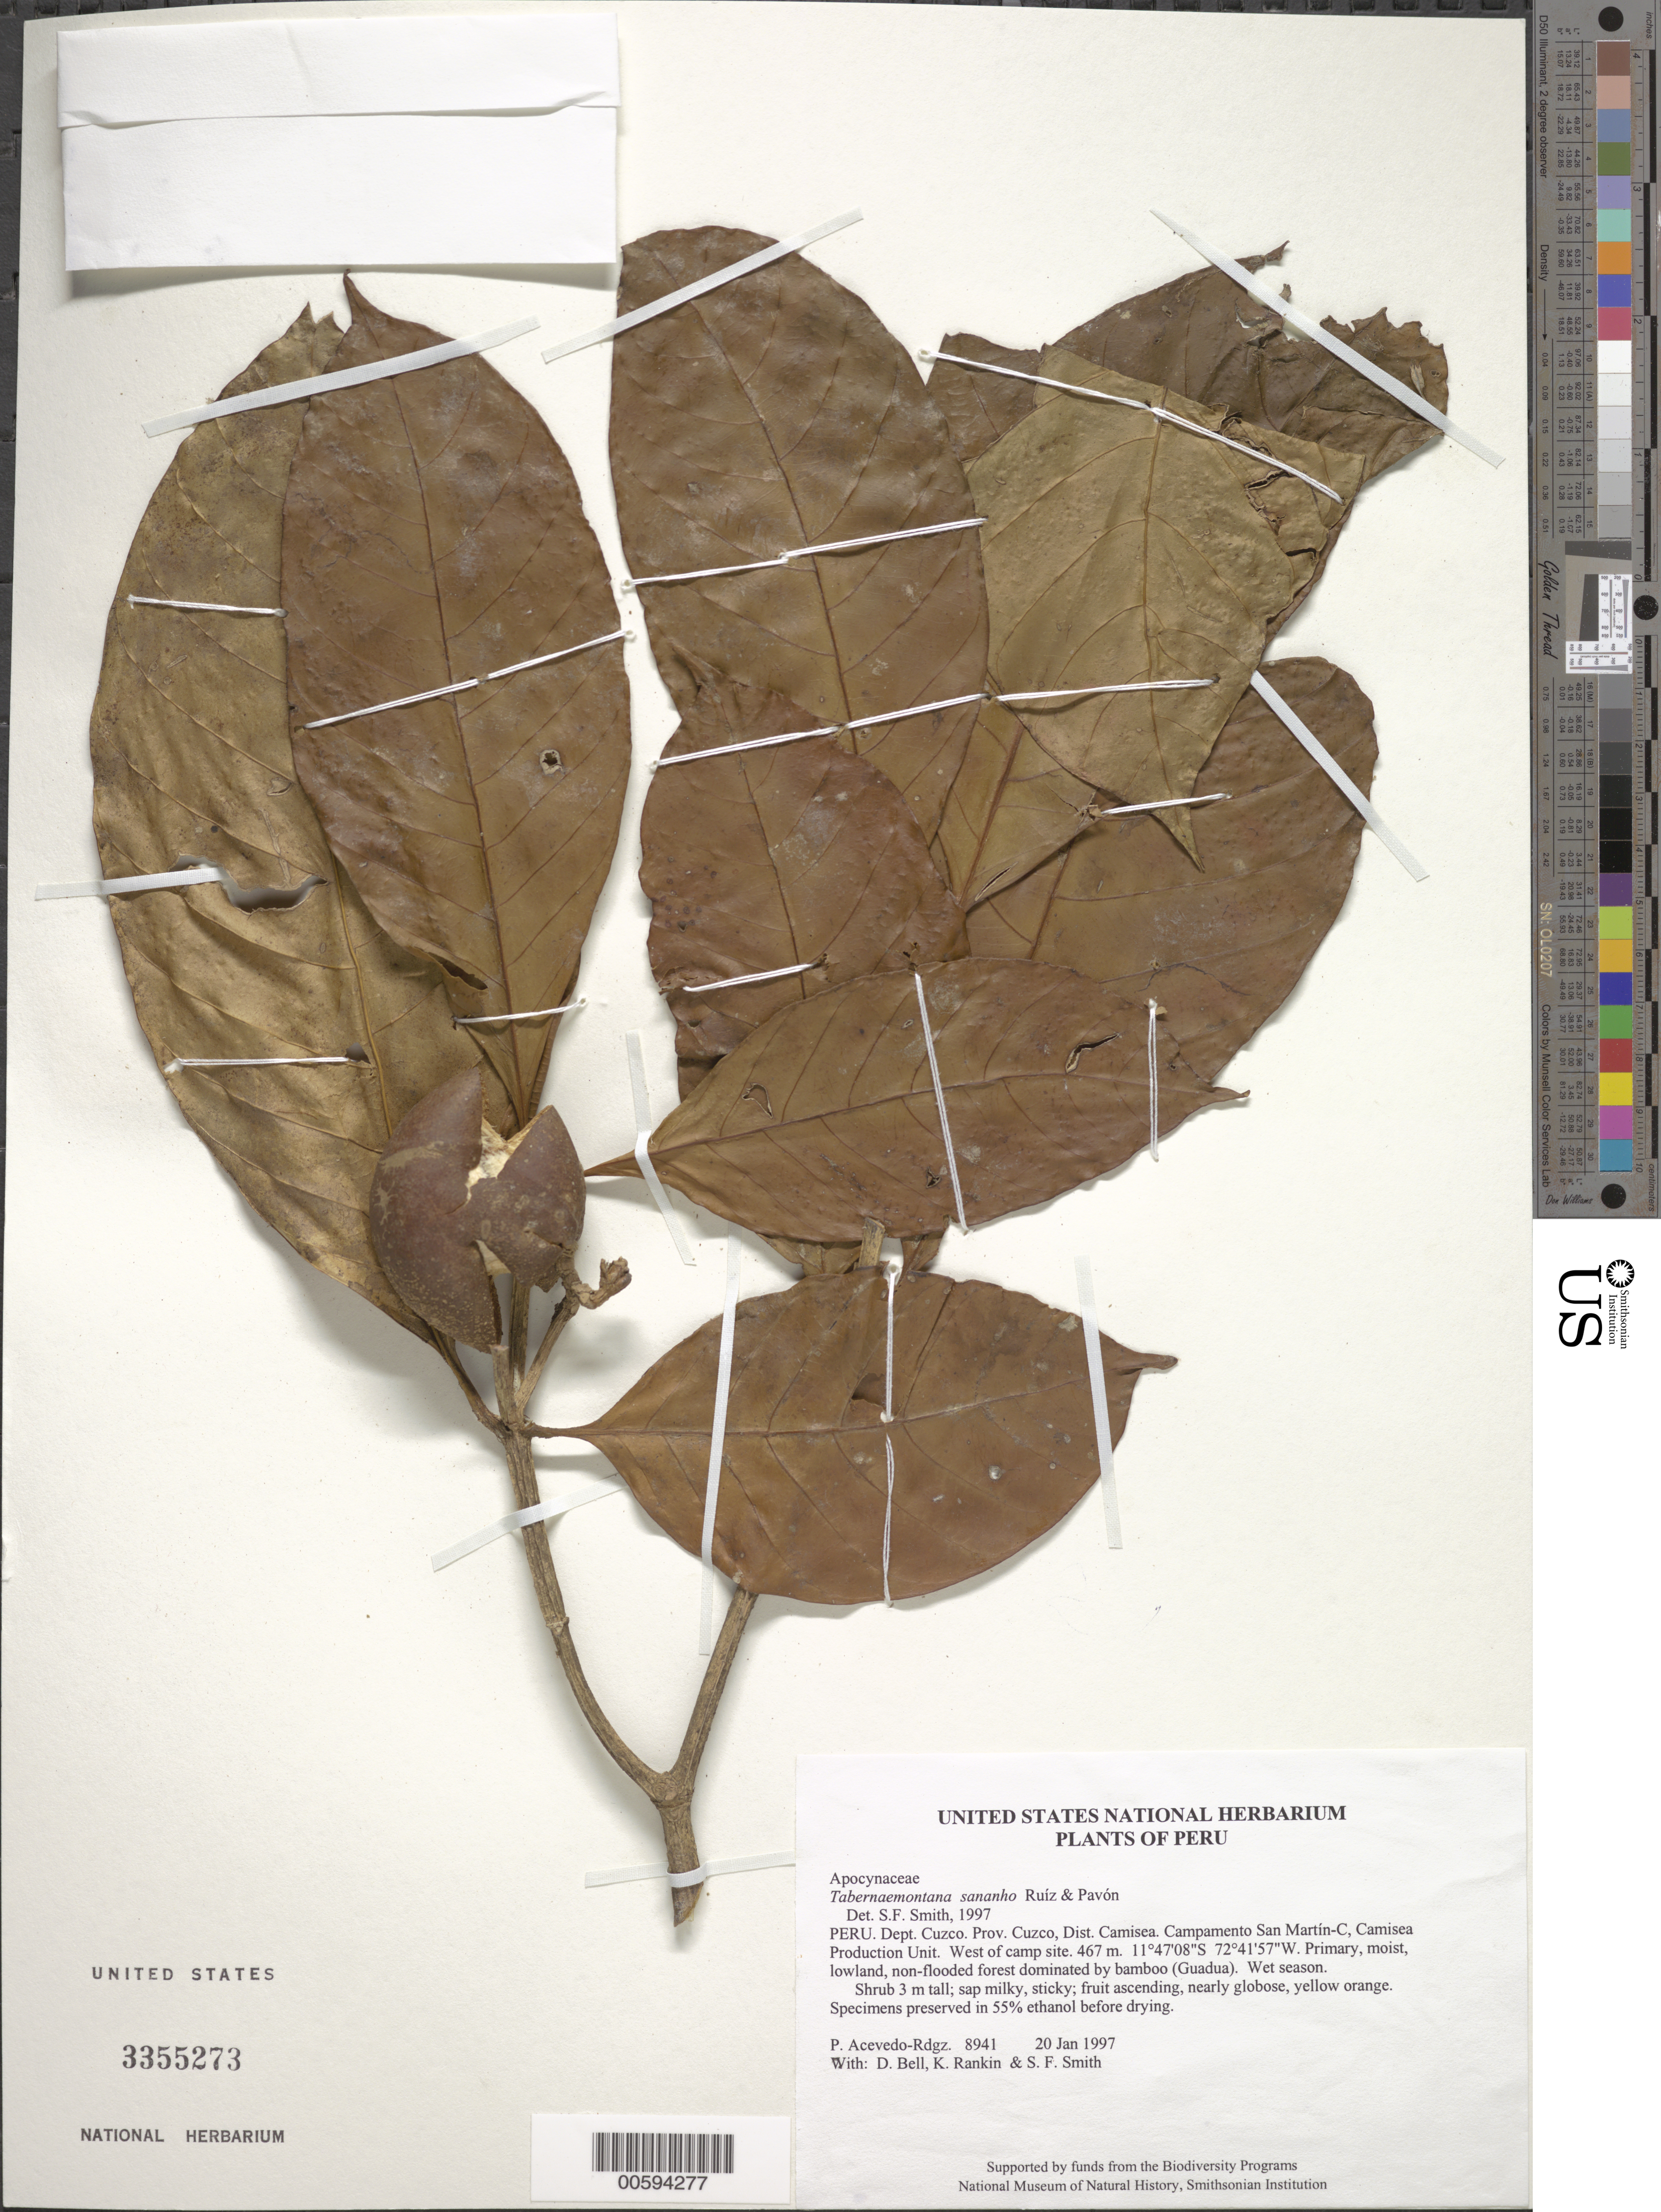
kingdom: Plantae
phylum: Tracheophyta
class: Magnoliopsida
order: Gentianales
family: Apocynaceae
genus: Tabernaemontana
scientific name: Tabernaemontana sananho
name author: Ruiz & Pav.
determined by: Smith, Stephen F., (US), NMNH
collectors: P. Acevedo-Rodr., D. A. Bell, K. B. Rankin & S.F. Smith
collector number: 8941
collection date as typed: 20 Jan 1997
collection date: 1997-01-20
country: Peru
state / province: Cusco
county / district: Cusco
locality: Districto Camisea, Campamento San Martín-C, Camisea Production Unit. West of camp site.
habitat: Primary, moist, lowland, non-flooded forest dominated by bamboo (Guadua). Wet season.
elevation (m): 467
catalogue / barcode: US 3355273